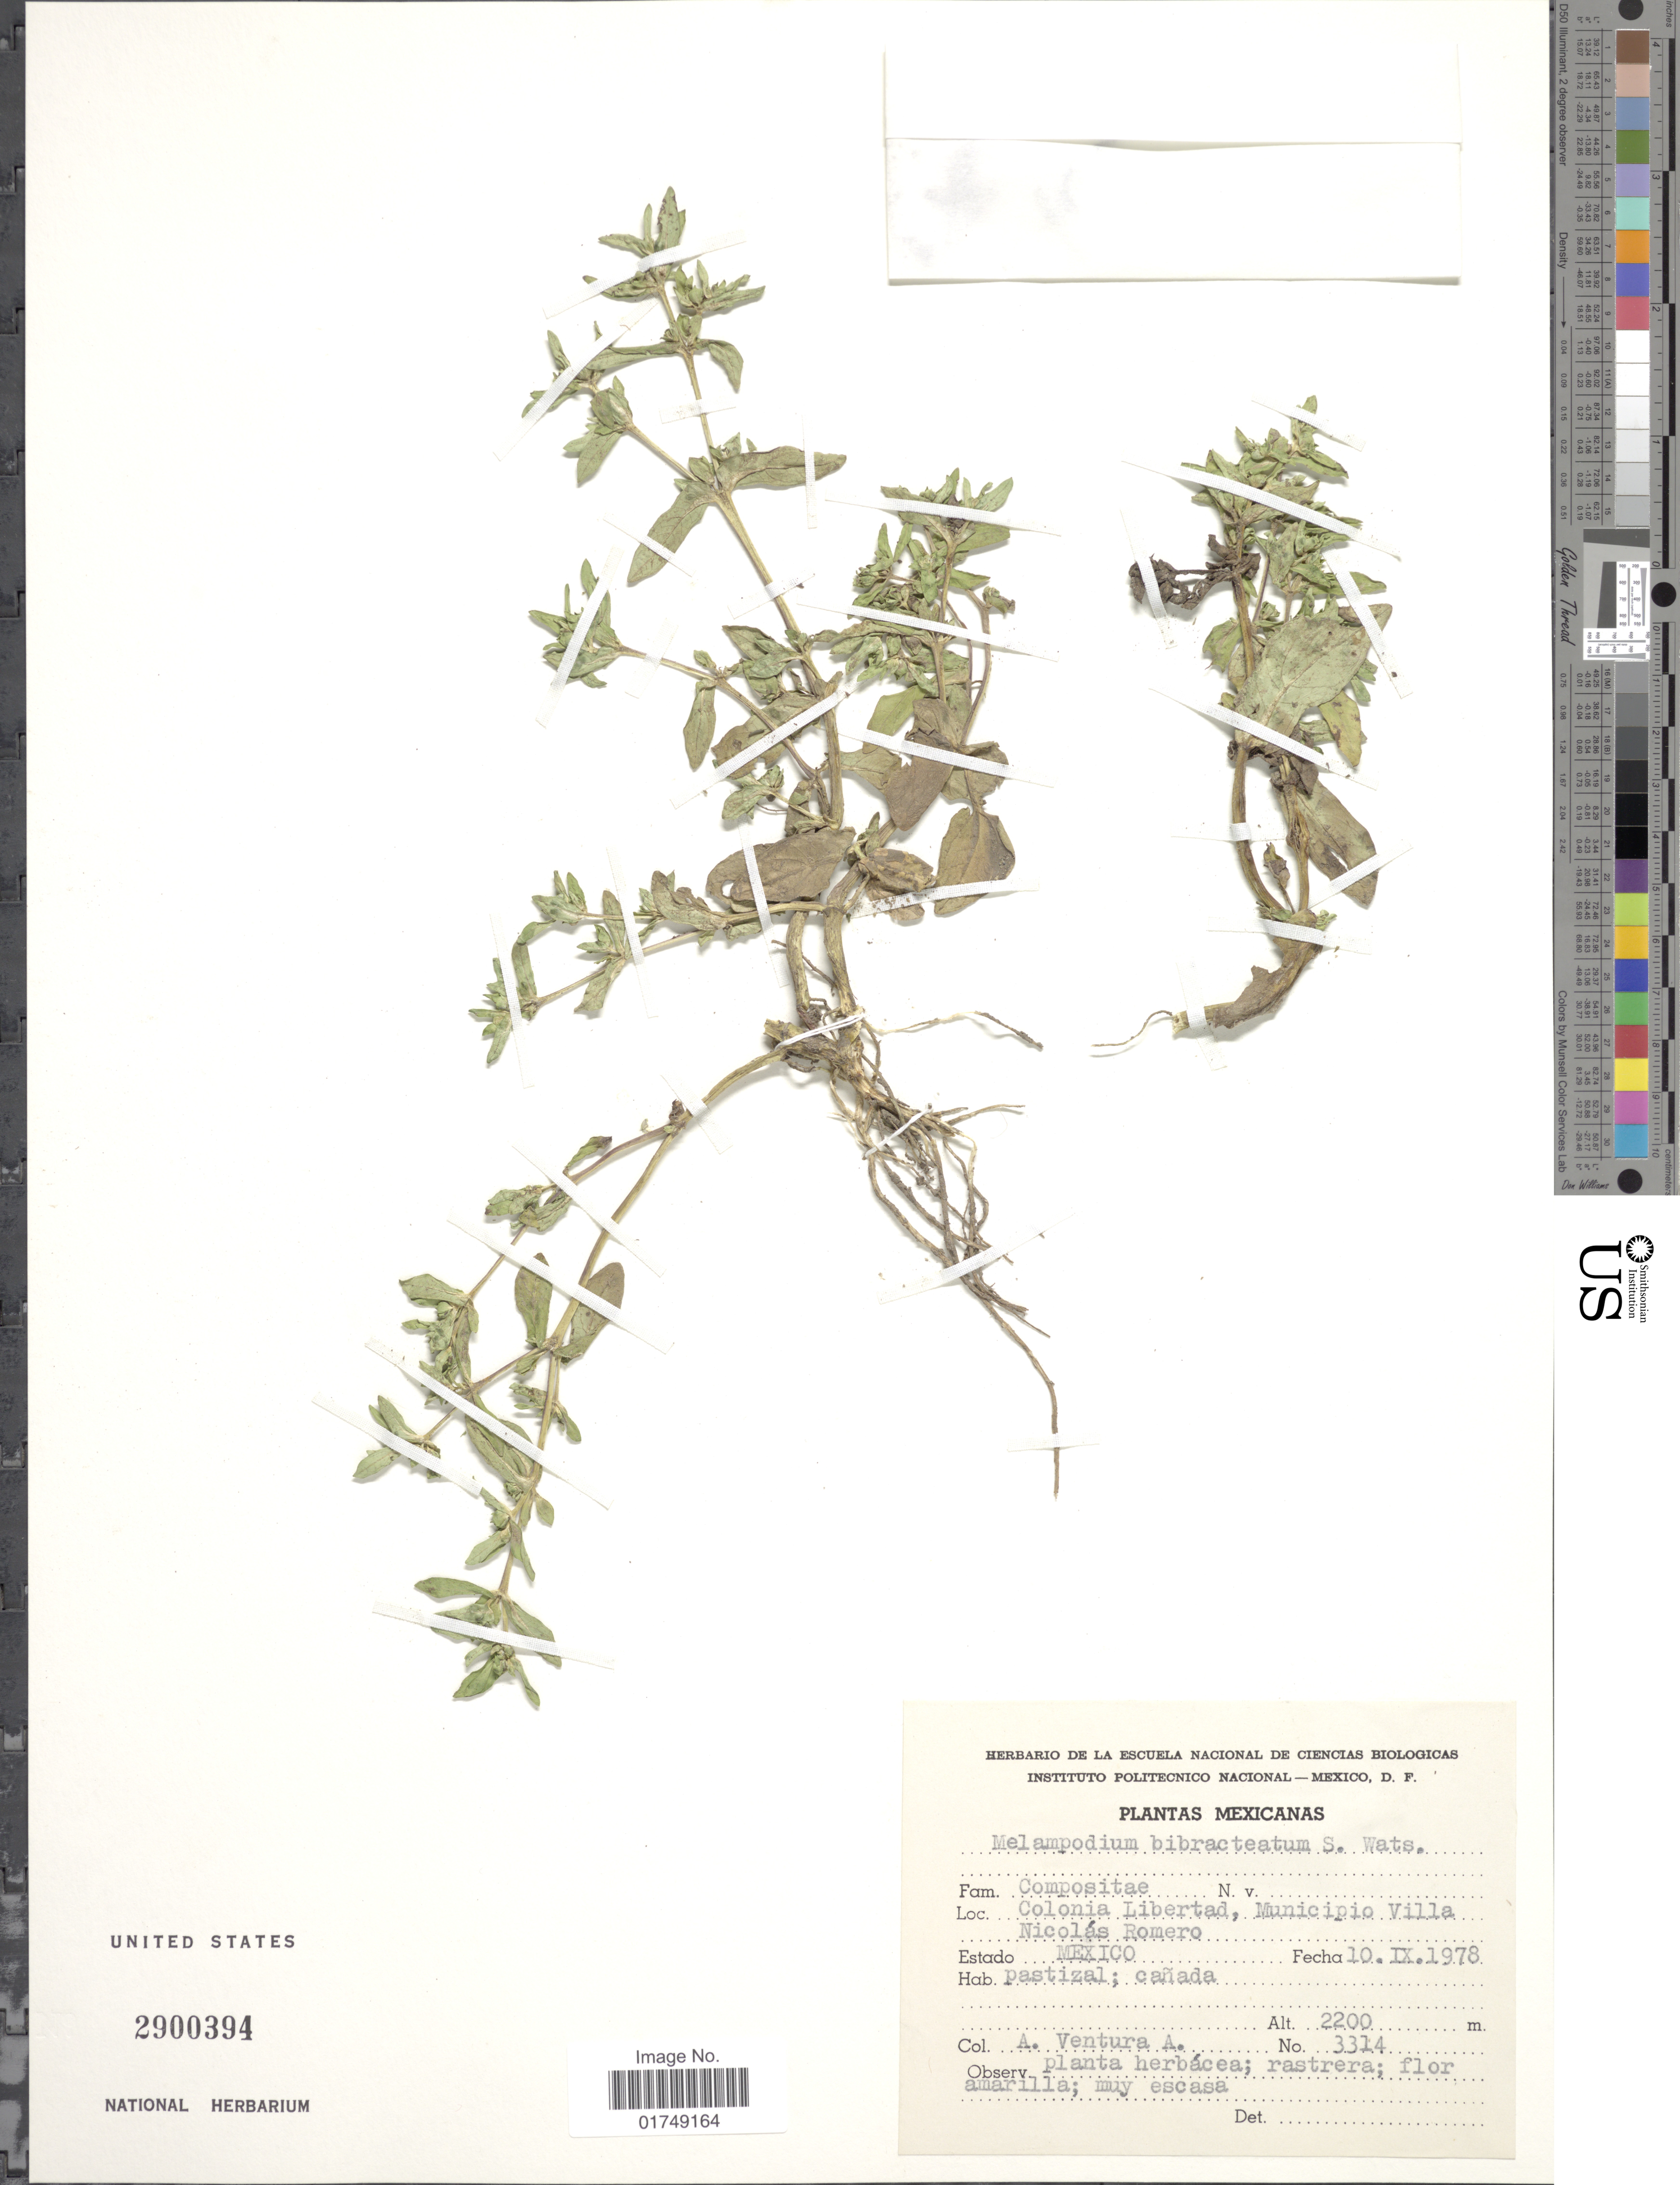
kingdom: Plantae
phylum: Tracheophyta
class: Magnoliopsida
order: Asterales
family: Asteraceae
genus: Melampodium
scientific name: Melampodium bibracteatum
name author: S. Watson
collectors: A. Ventura A.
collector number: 3314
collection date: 1978-09-10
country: Mexico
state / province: México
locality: Colonia Libertad, Municipio Villa Nicolas Romero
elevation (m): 2200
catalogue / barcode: US 2900394